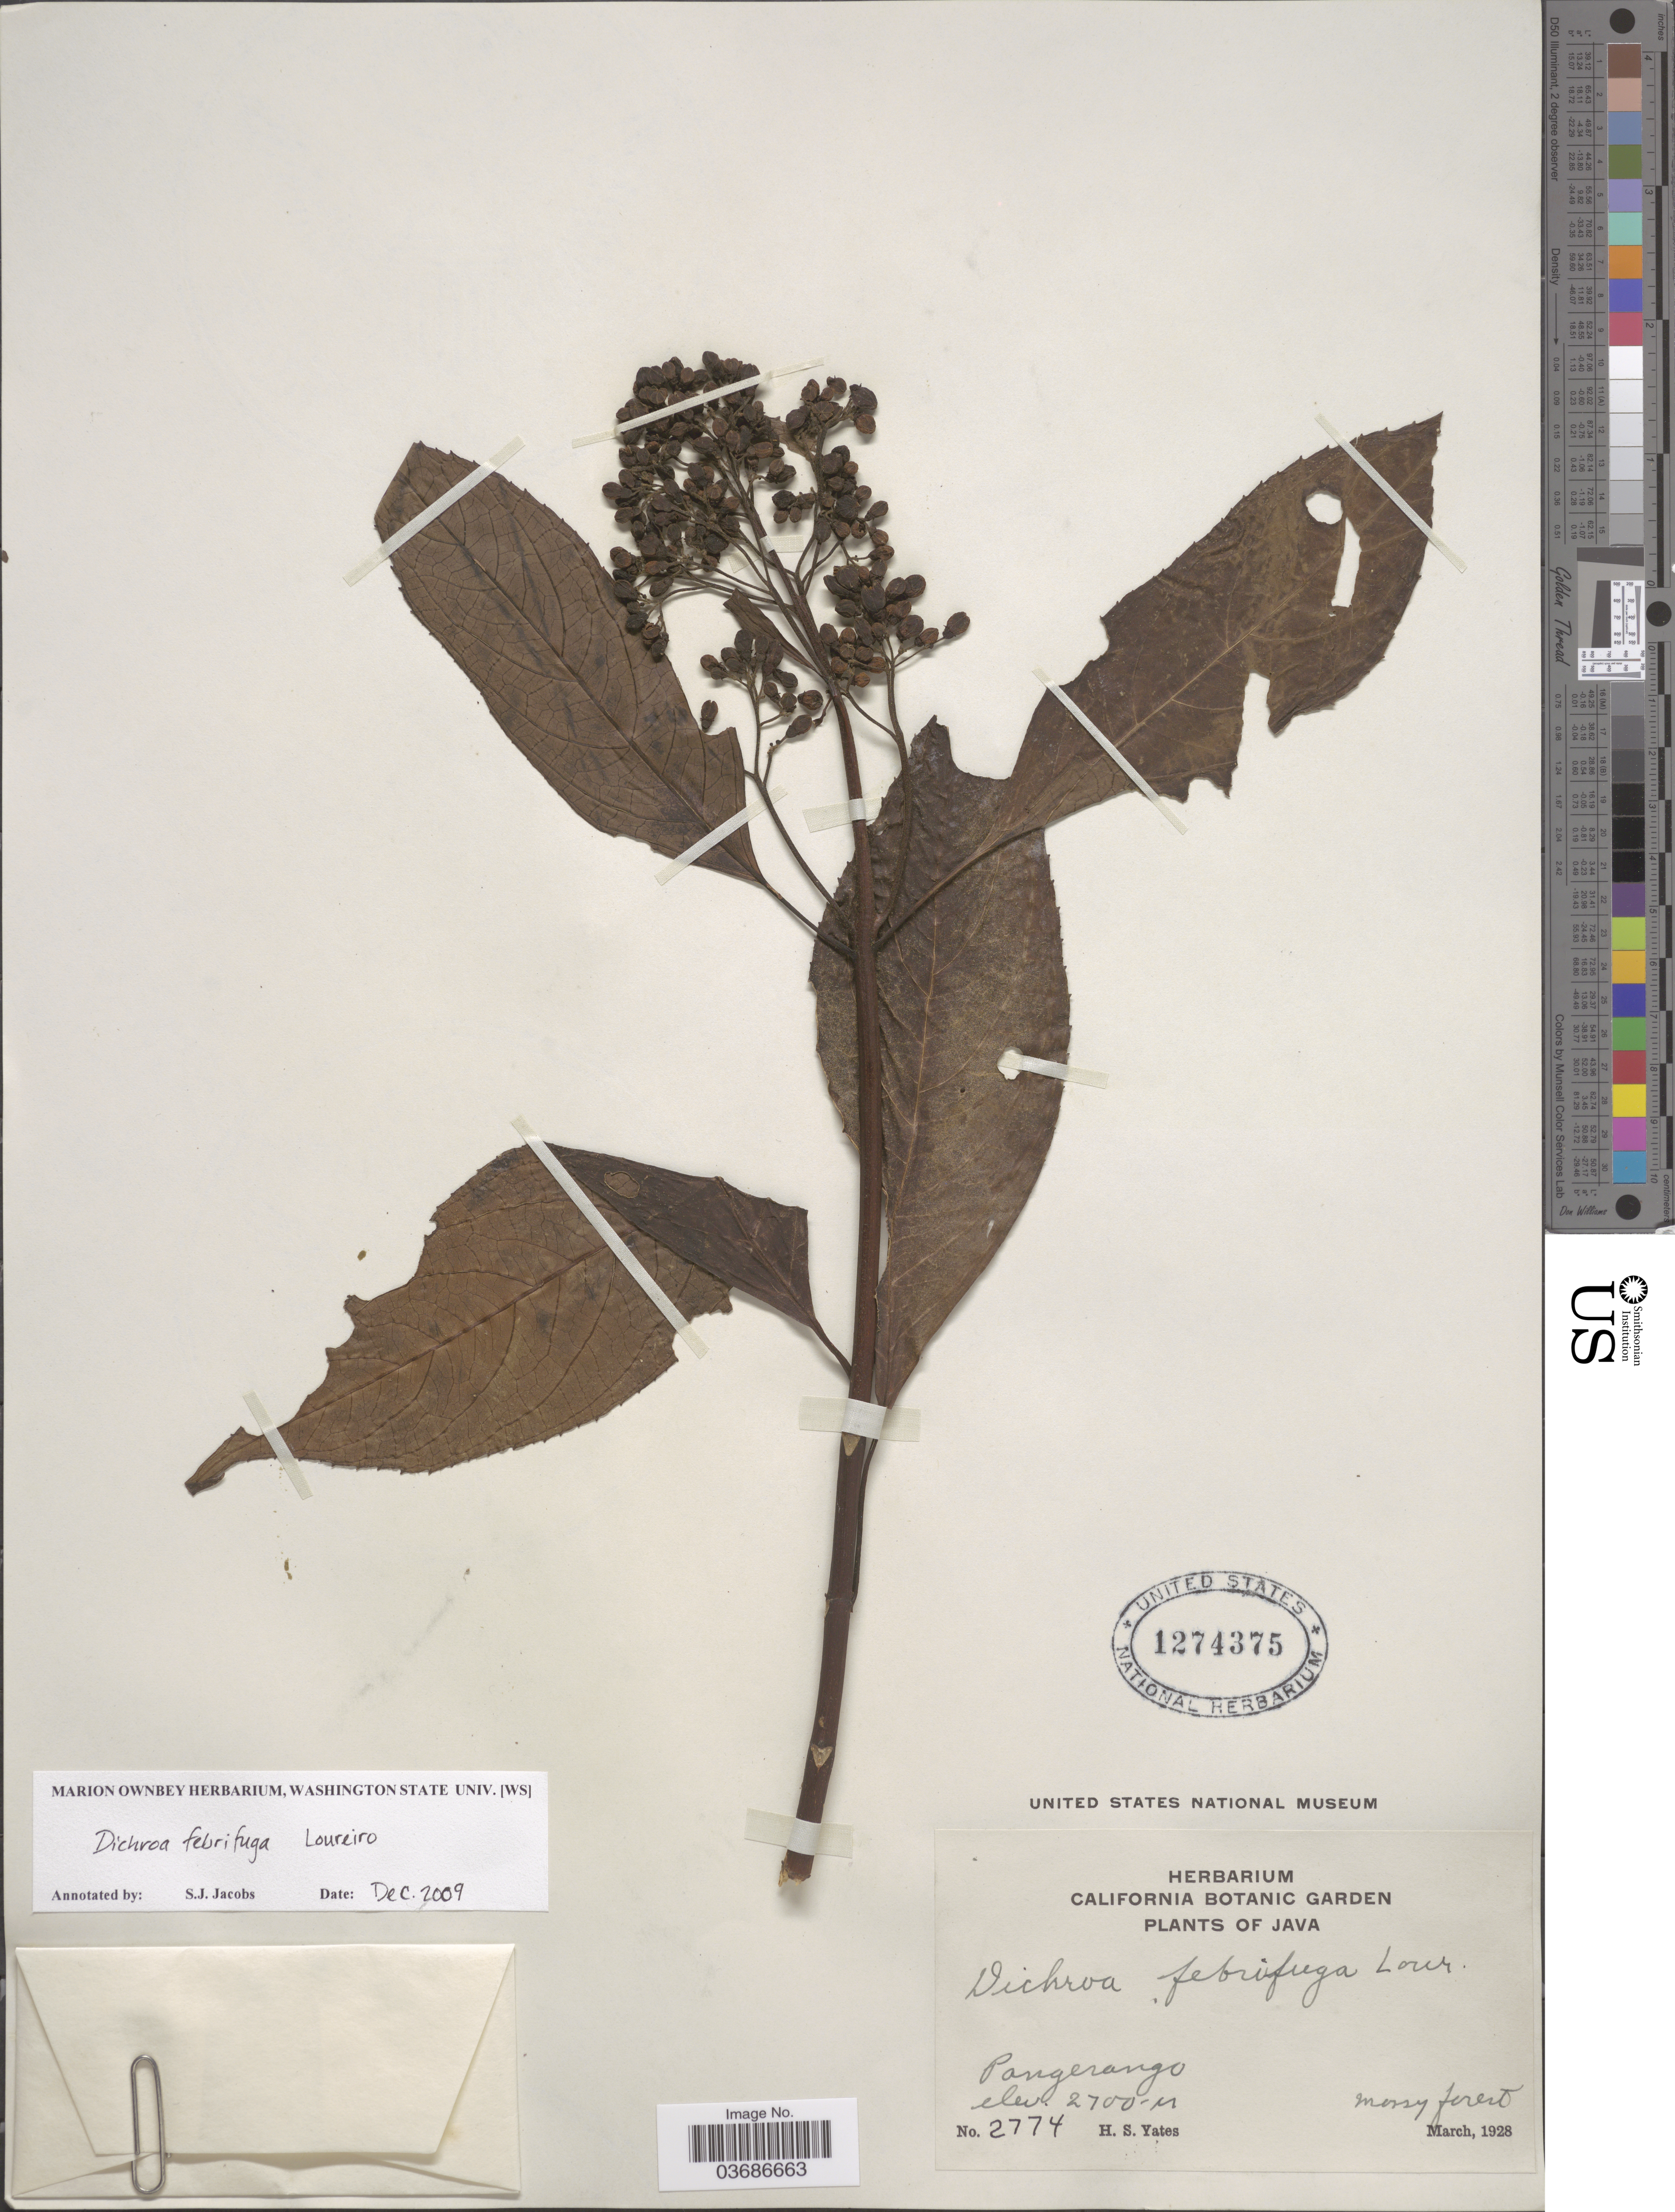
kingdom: Plantae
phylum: Tracheophyta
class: Magnoliopsida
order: Cornales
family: Hydrangeaceae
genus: Hydrangea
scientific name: Hydrangea febrifuga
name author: (Lour.) Y. De Smet & C. Granados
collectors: H. S. Yates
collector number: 2774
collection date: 1928-03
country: Indonesia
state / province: Java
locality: Pongerango.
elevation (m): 2700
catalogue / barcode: US 1274375